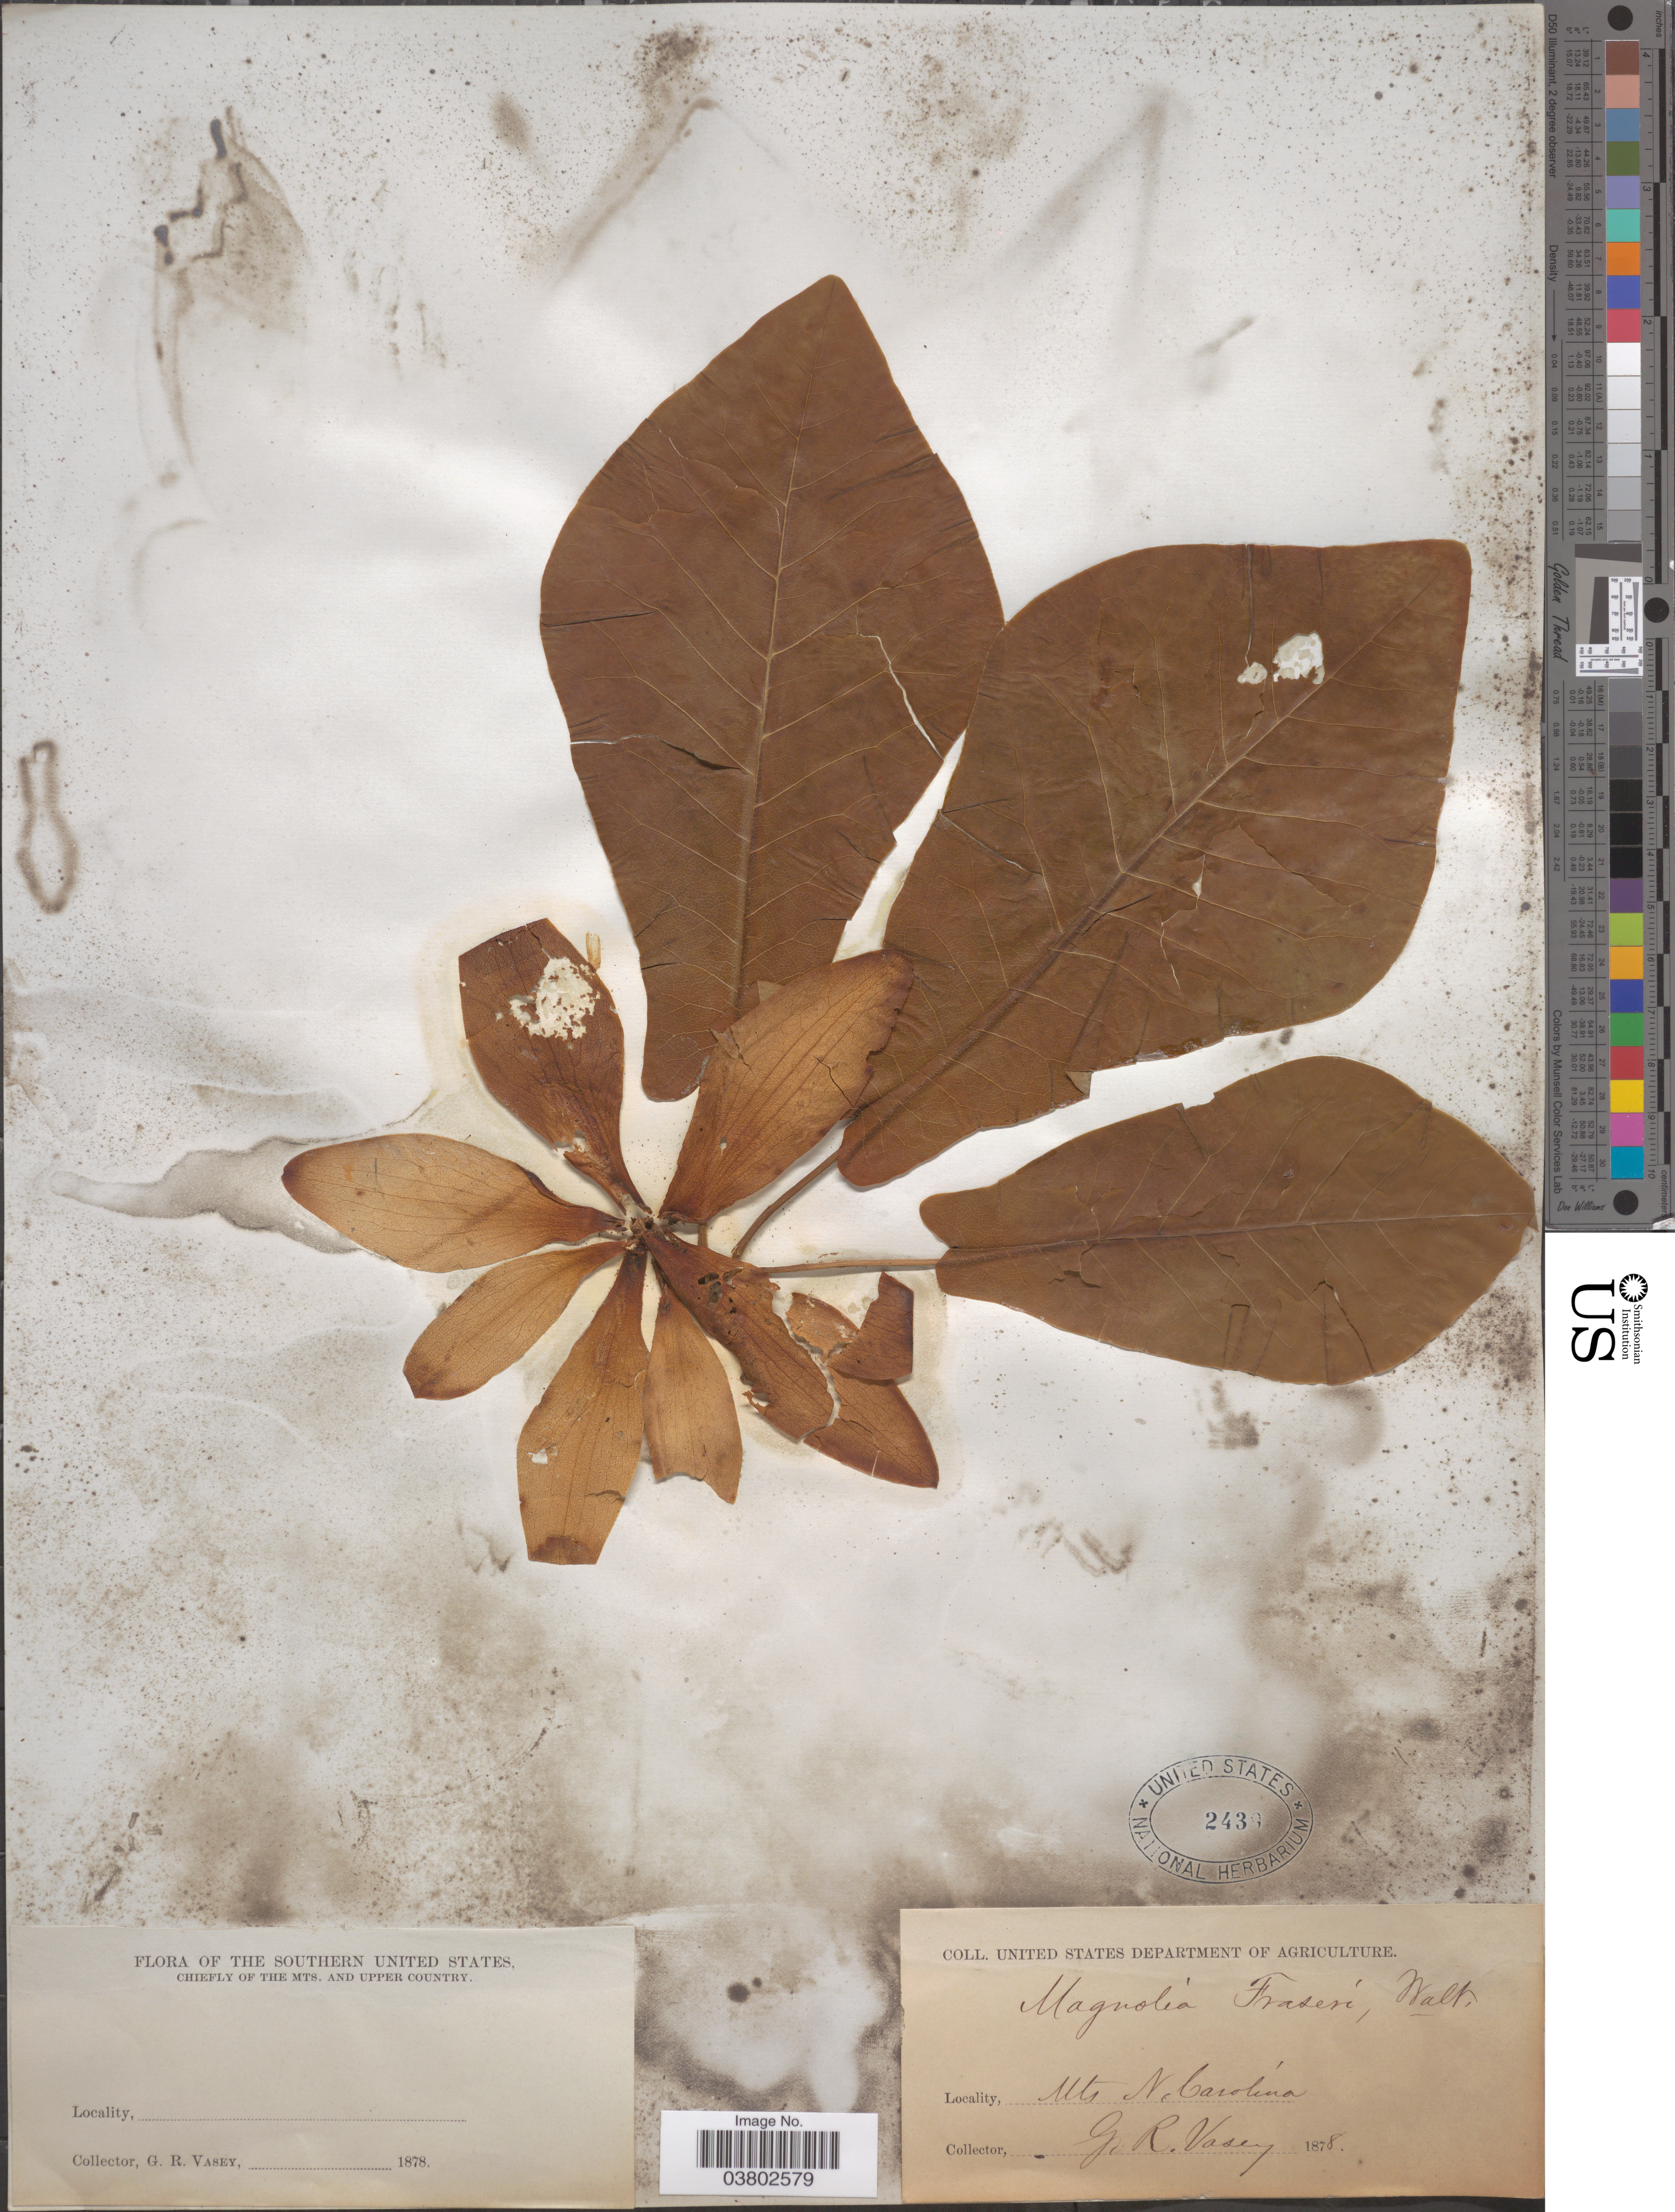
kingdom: Plantae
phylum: Tracheophyta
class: Magnoliopsida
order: Magnoliales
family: Magnoliaceae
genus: Magnolia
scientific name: Magnolia fraseri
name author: Walter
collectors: G. R. Vasey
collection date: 1878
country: United States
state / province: North Carolina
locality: Southern United States. Chiefly of the Mts. and Upper County. Mts. N. Carolina.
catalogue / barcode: US 2439